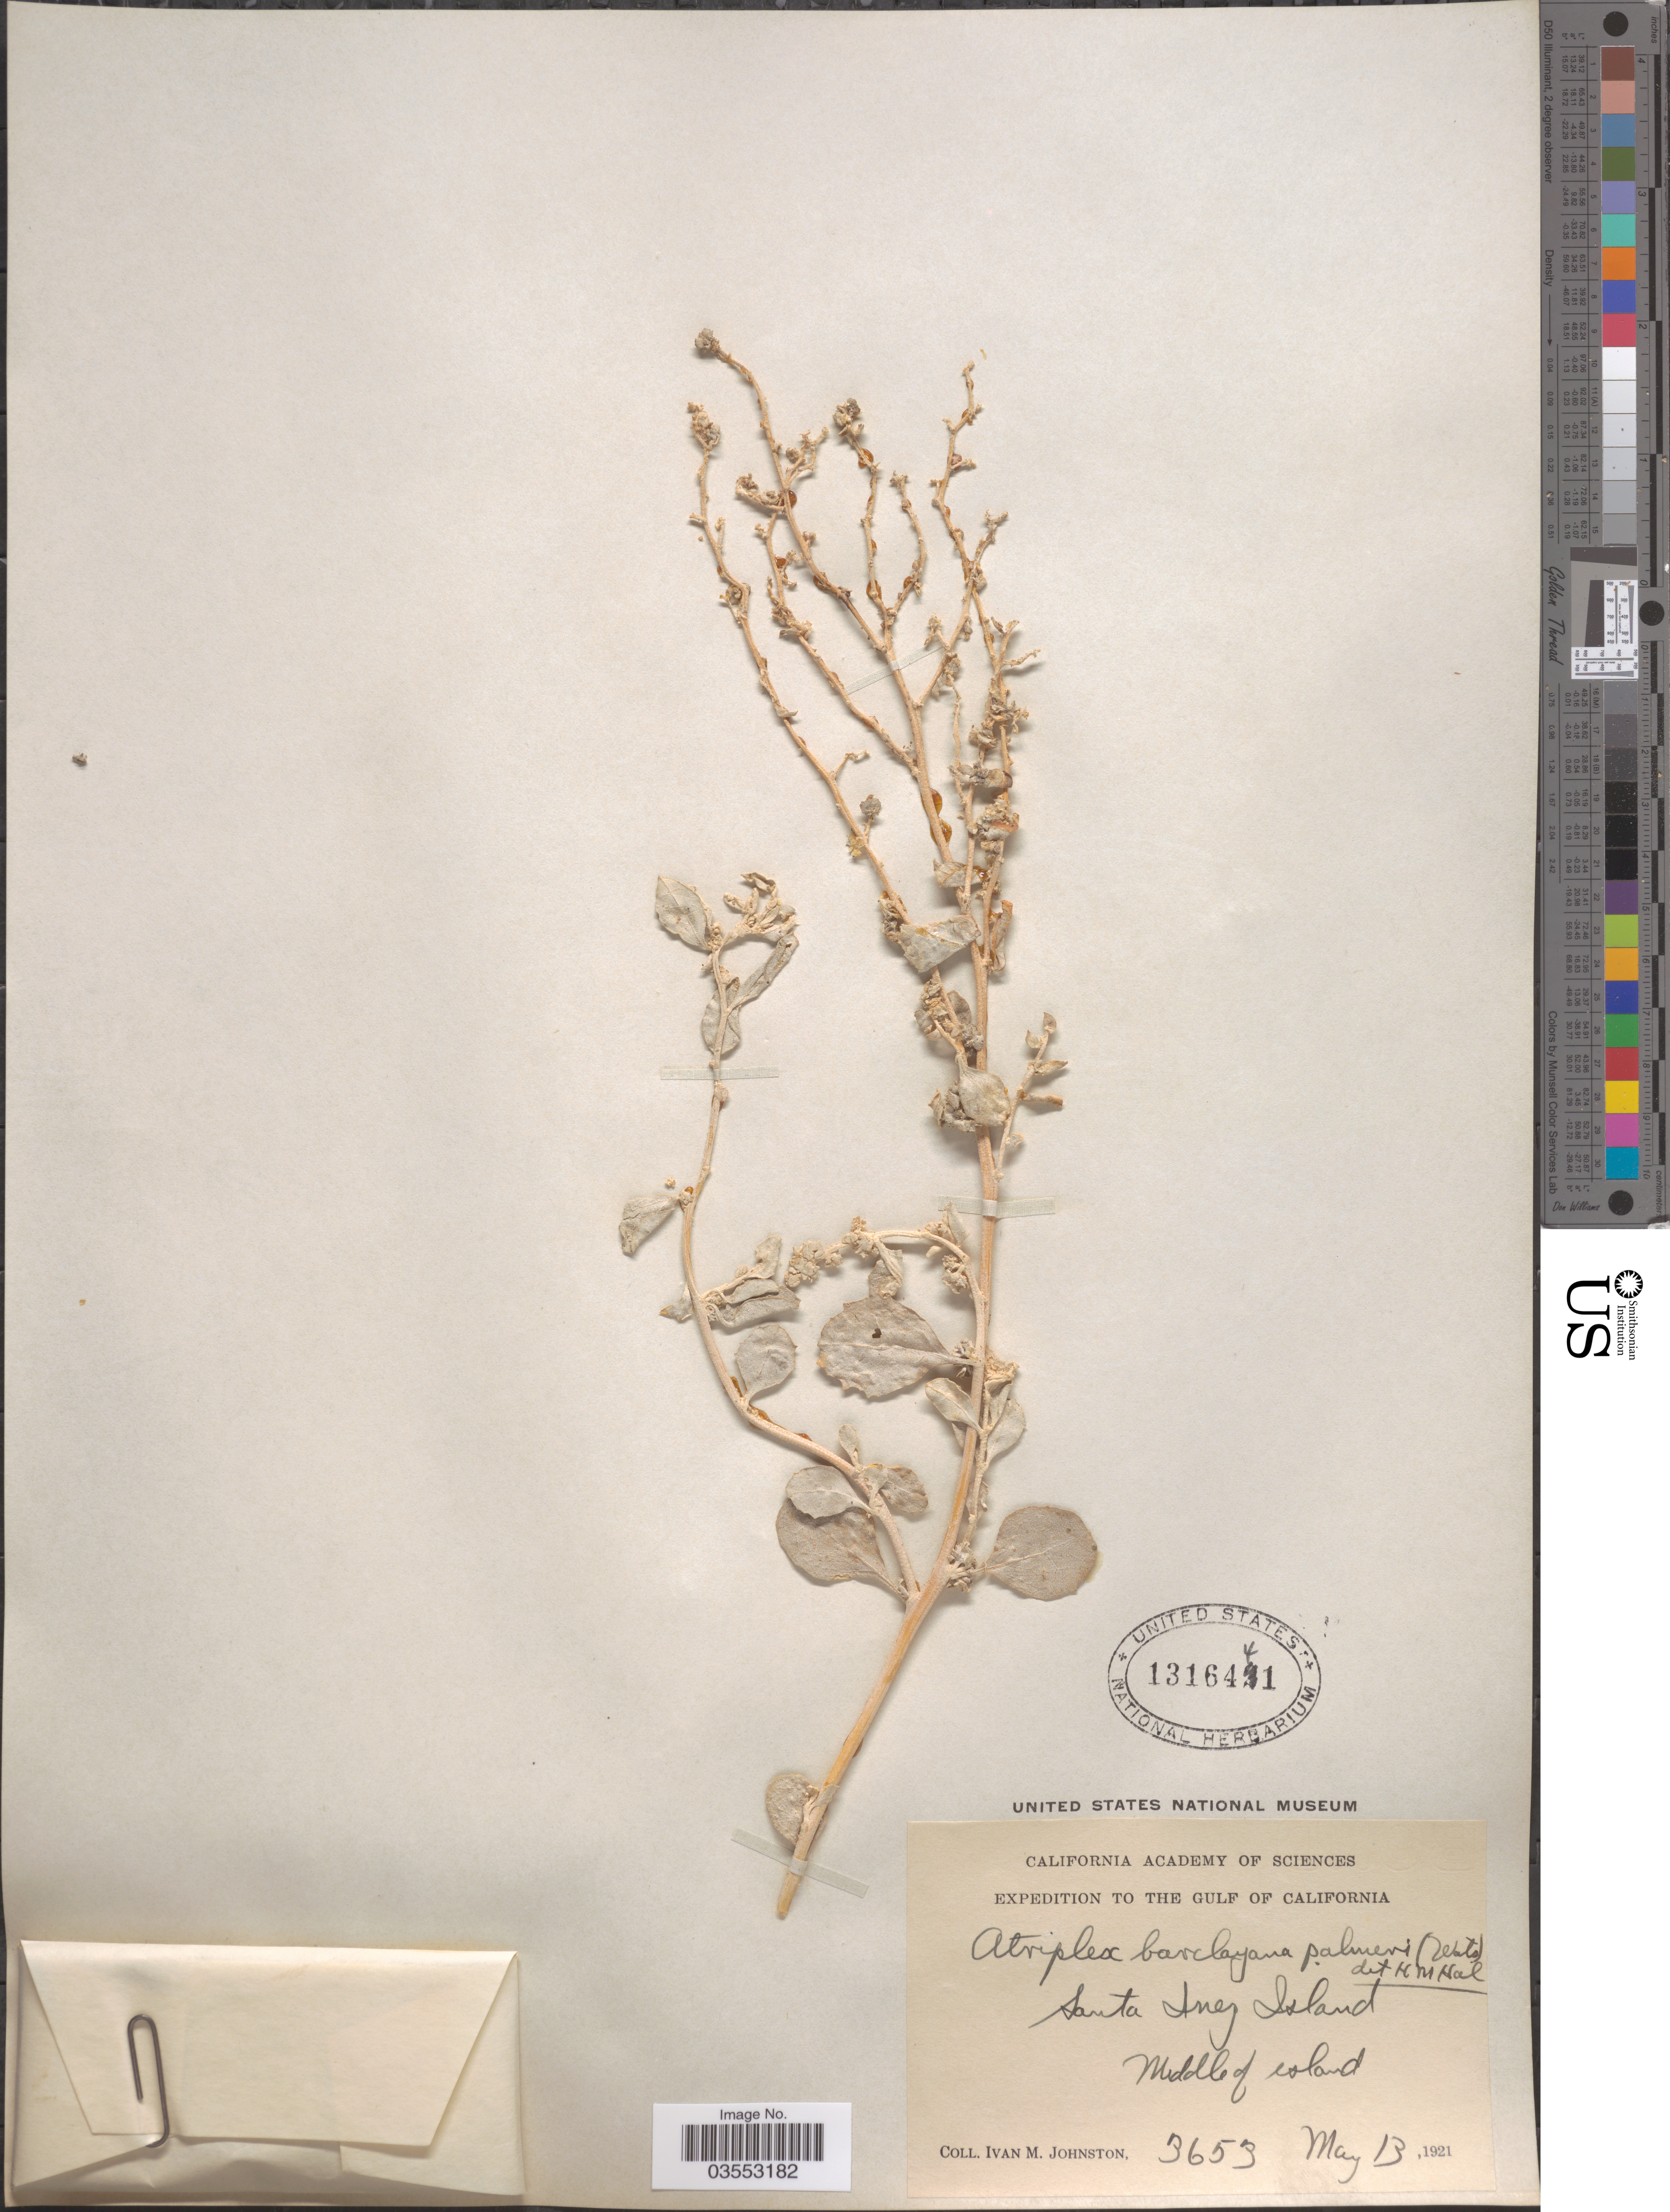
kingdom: Plantae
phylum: Tracheophyta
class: Magnoliopsida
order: Caryophyllales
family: Amaranthaceae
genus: Atriplex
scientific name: Atriplex barclayana subsp. palmeri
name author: (S. Watson) H.M. Hall & Clem.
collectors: I.M. Johnston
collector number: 3653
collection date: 1921-05-13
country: Mexico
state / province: Baja California Sur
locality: The Gulf of California. Santa Inez Island. Middle of island.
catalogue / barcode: US 1316441